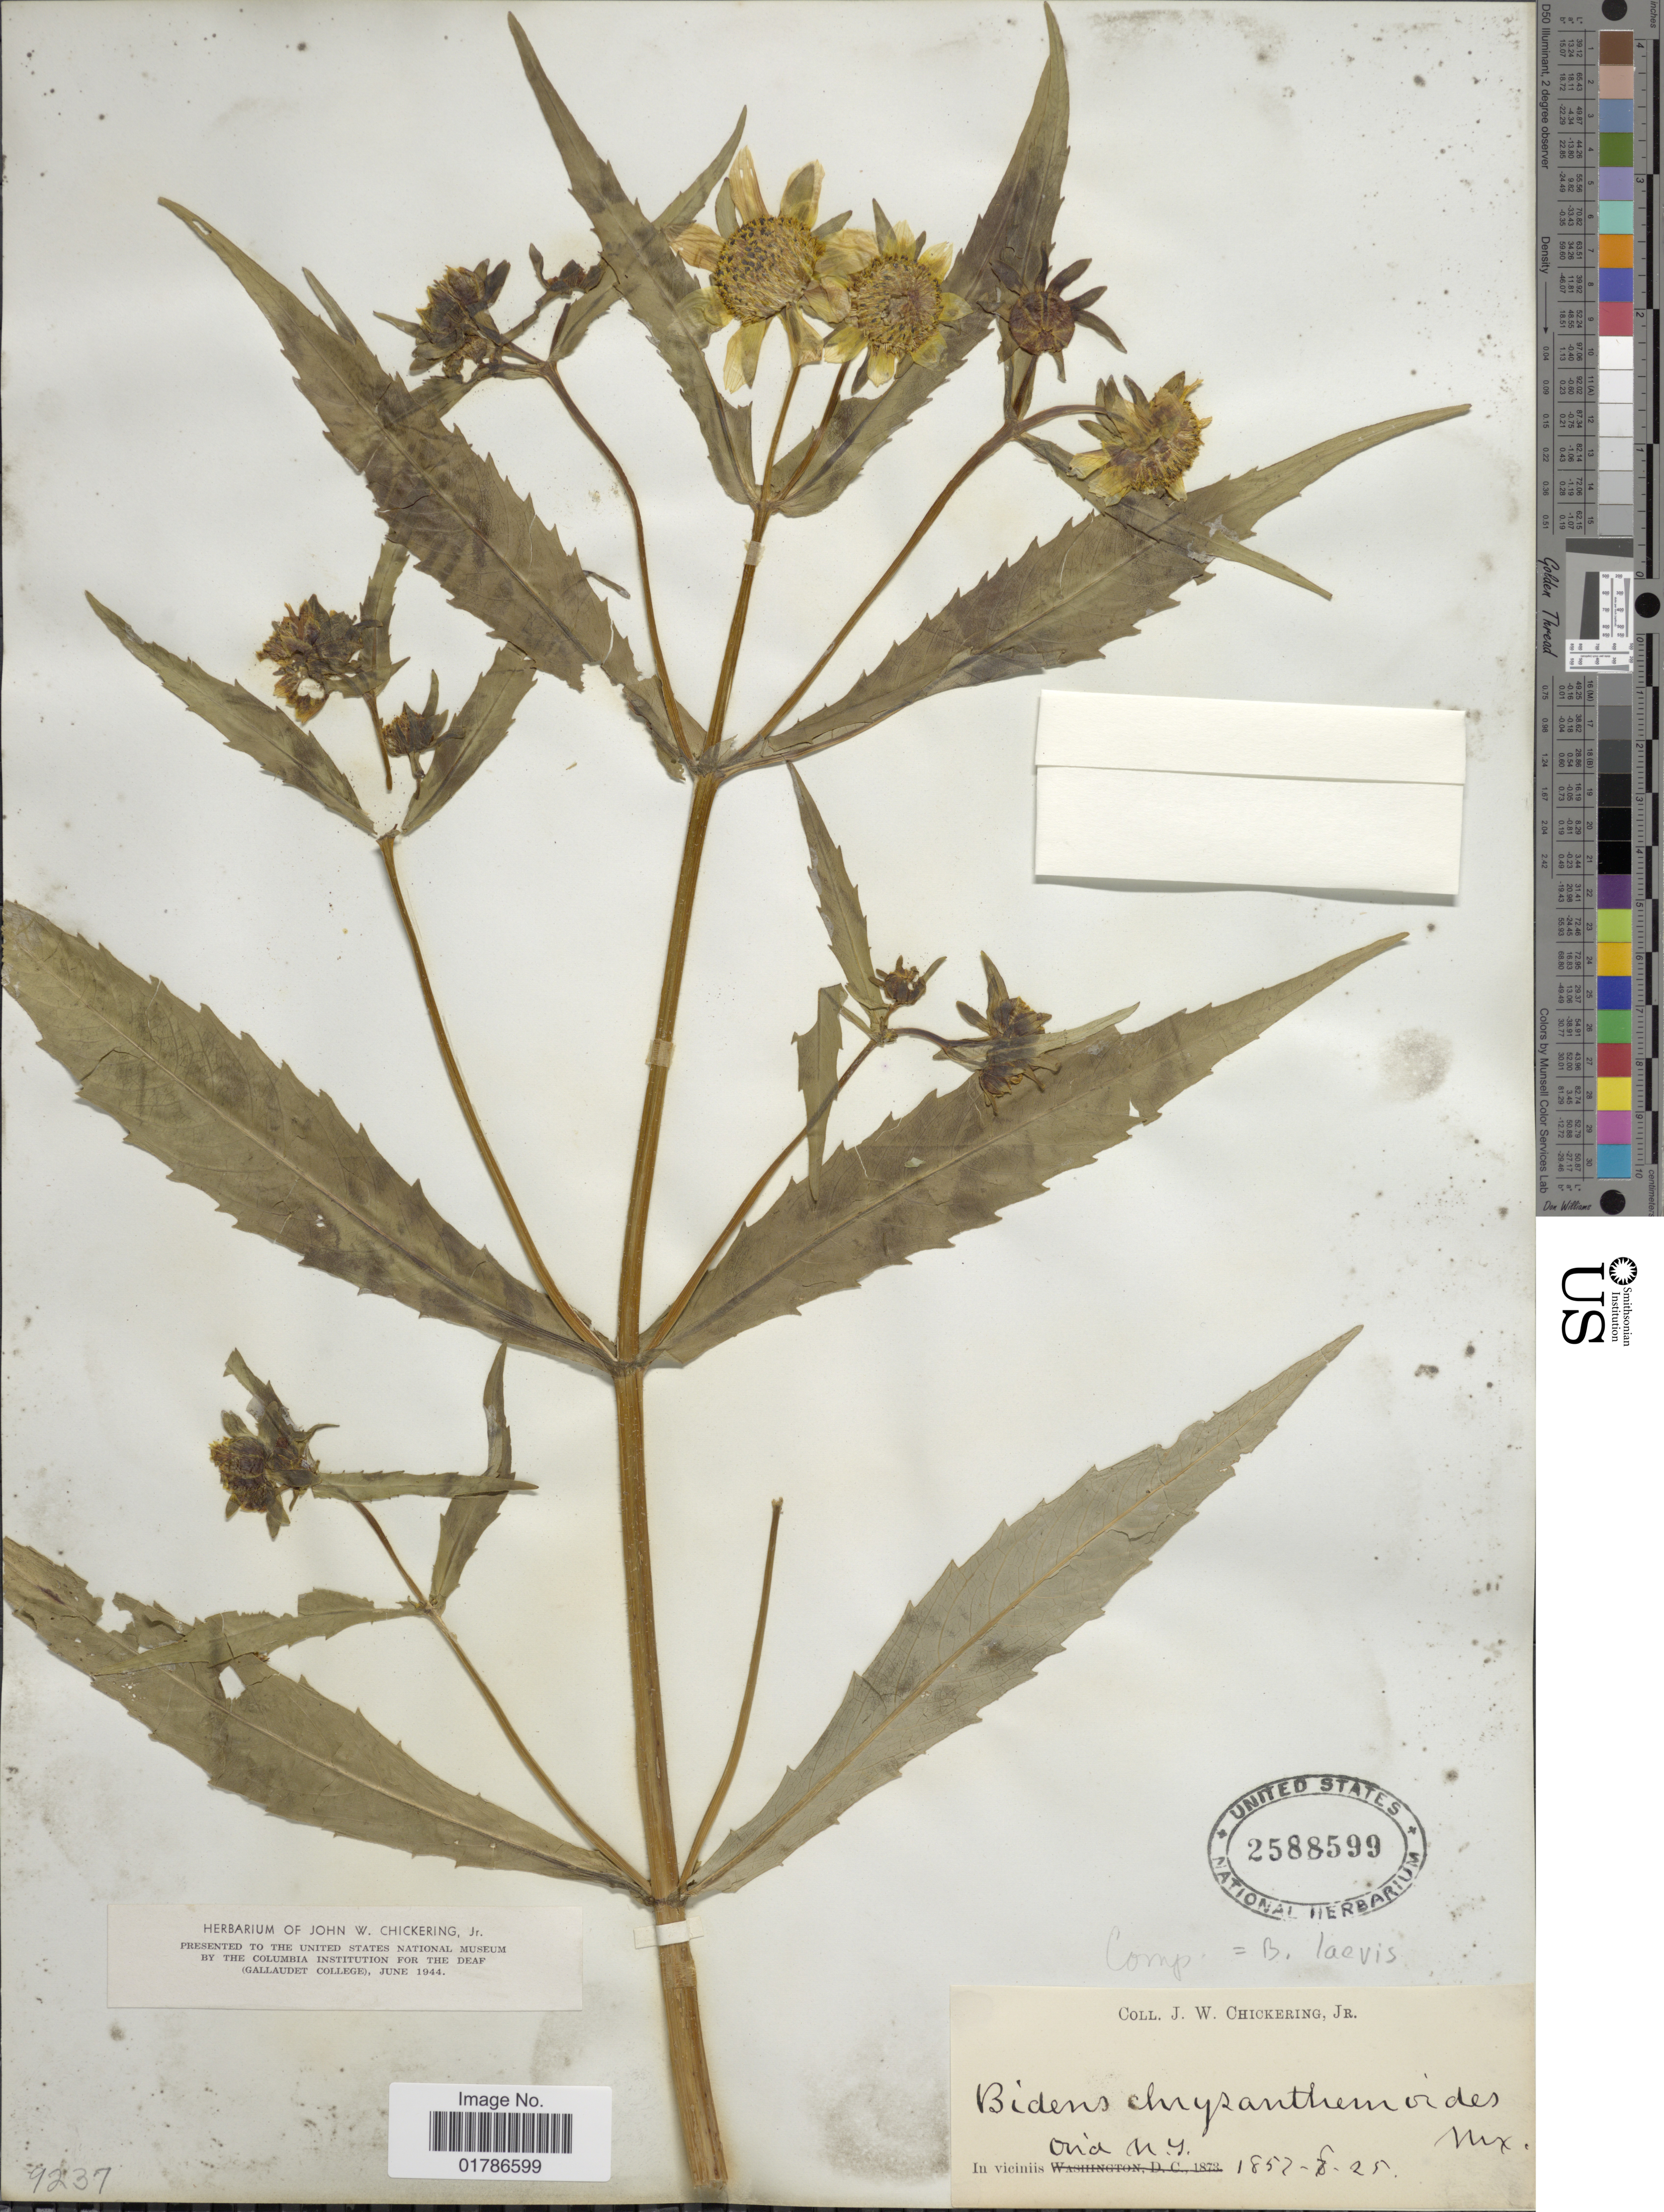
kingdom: Plantae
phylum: Tracheophyta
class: Magnoliopsida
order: Asterales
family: Asteraceae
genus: Bidens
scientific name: Bidens laevis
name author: (L.) Britton, Stearns & Poggenb.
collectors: J. Chickering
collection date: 1857-08-25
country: United States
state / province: New York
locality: In viciniis ond N. Y.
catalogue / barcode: US 2588599